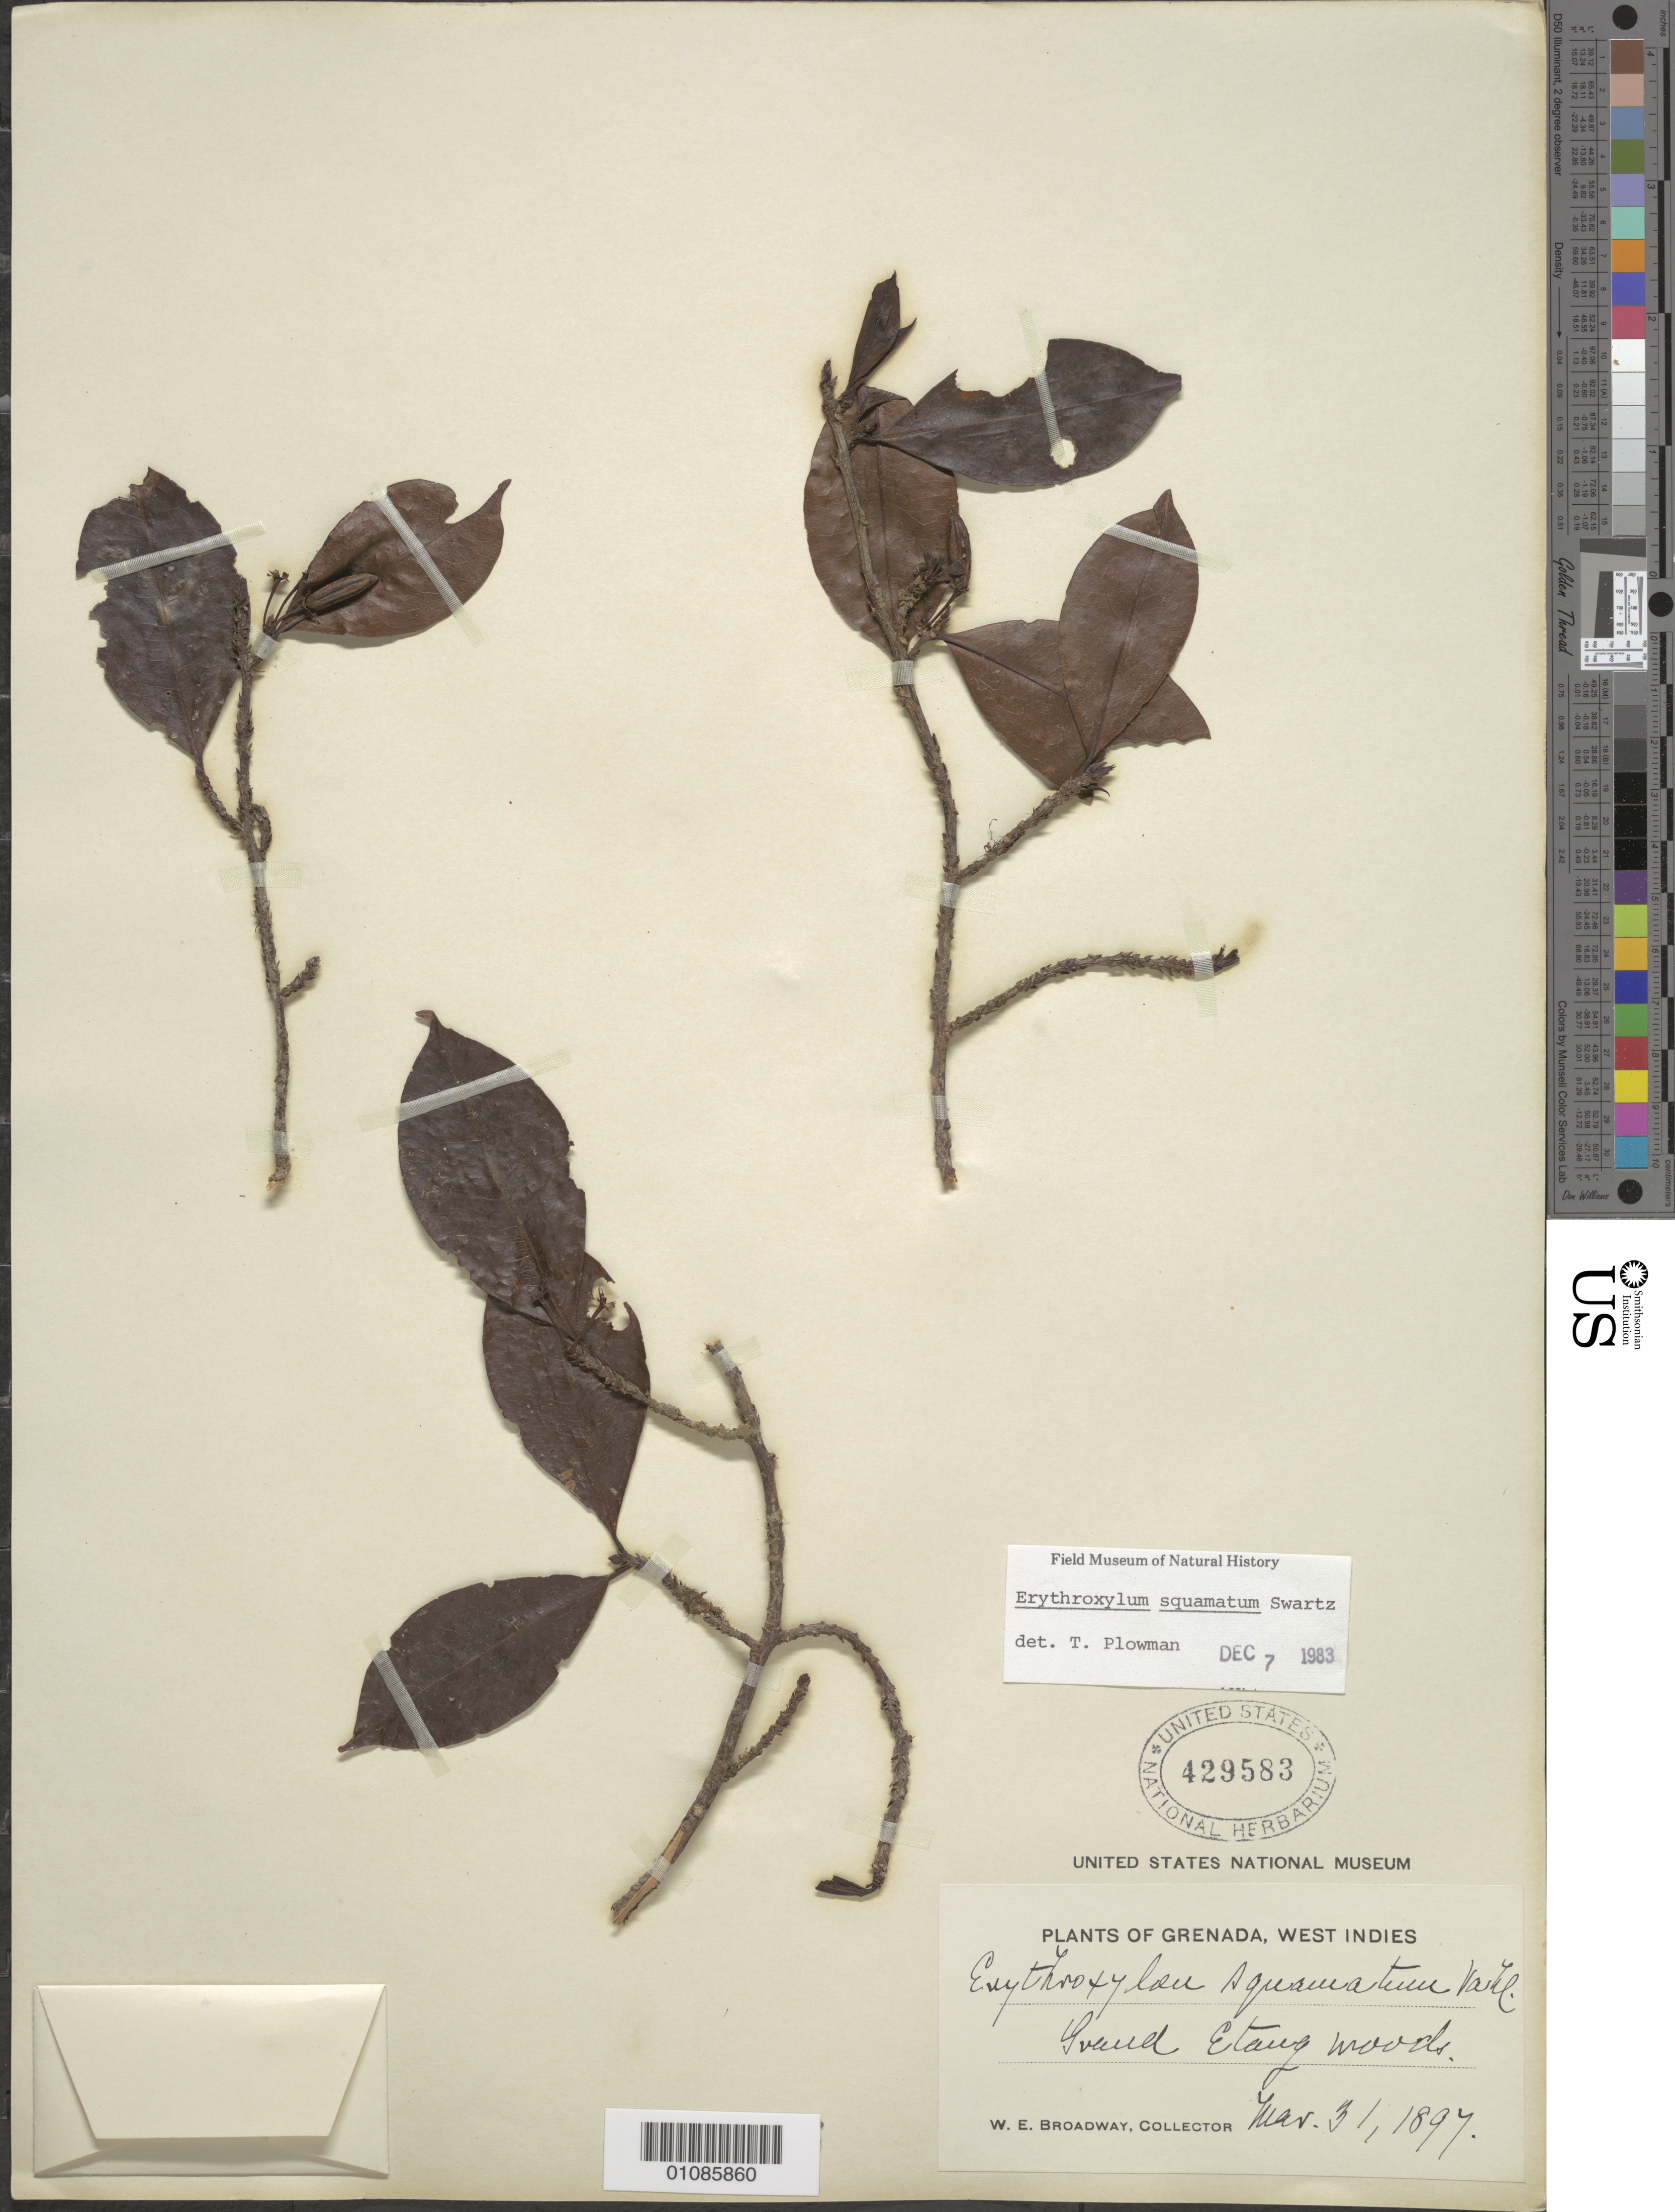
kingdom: Plantae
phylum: Tracheophyta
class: Magnoliopsida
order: Malpighiales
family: Erythroxylaceae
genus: Erythroxylum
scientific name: Erythroxylum squamatum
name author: Sw.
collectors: W. E. Broadway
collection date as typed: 31 Mar 1897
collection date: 1897-03-31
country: Grenada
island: Grenada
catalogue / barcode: US 429583